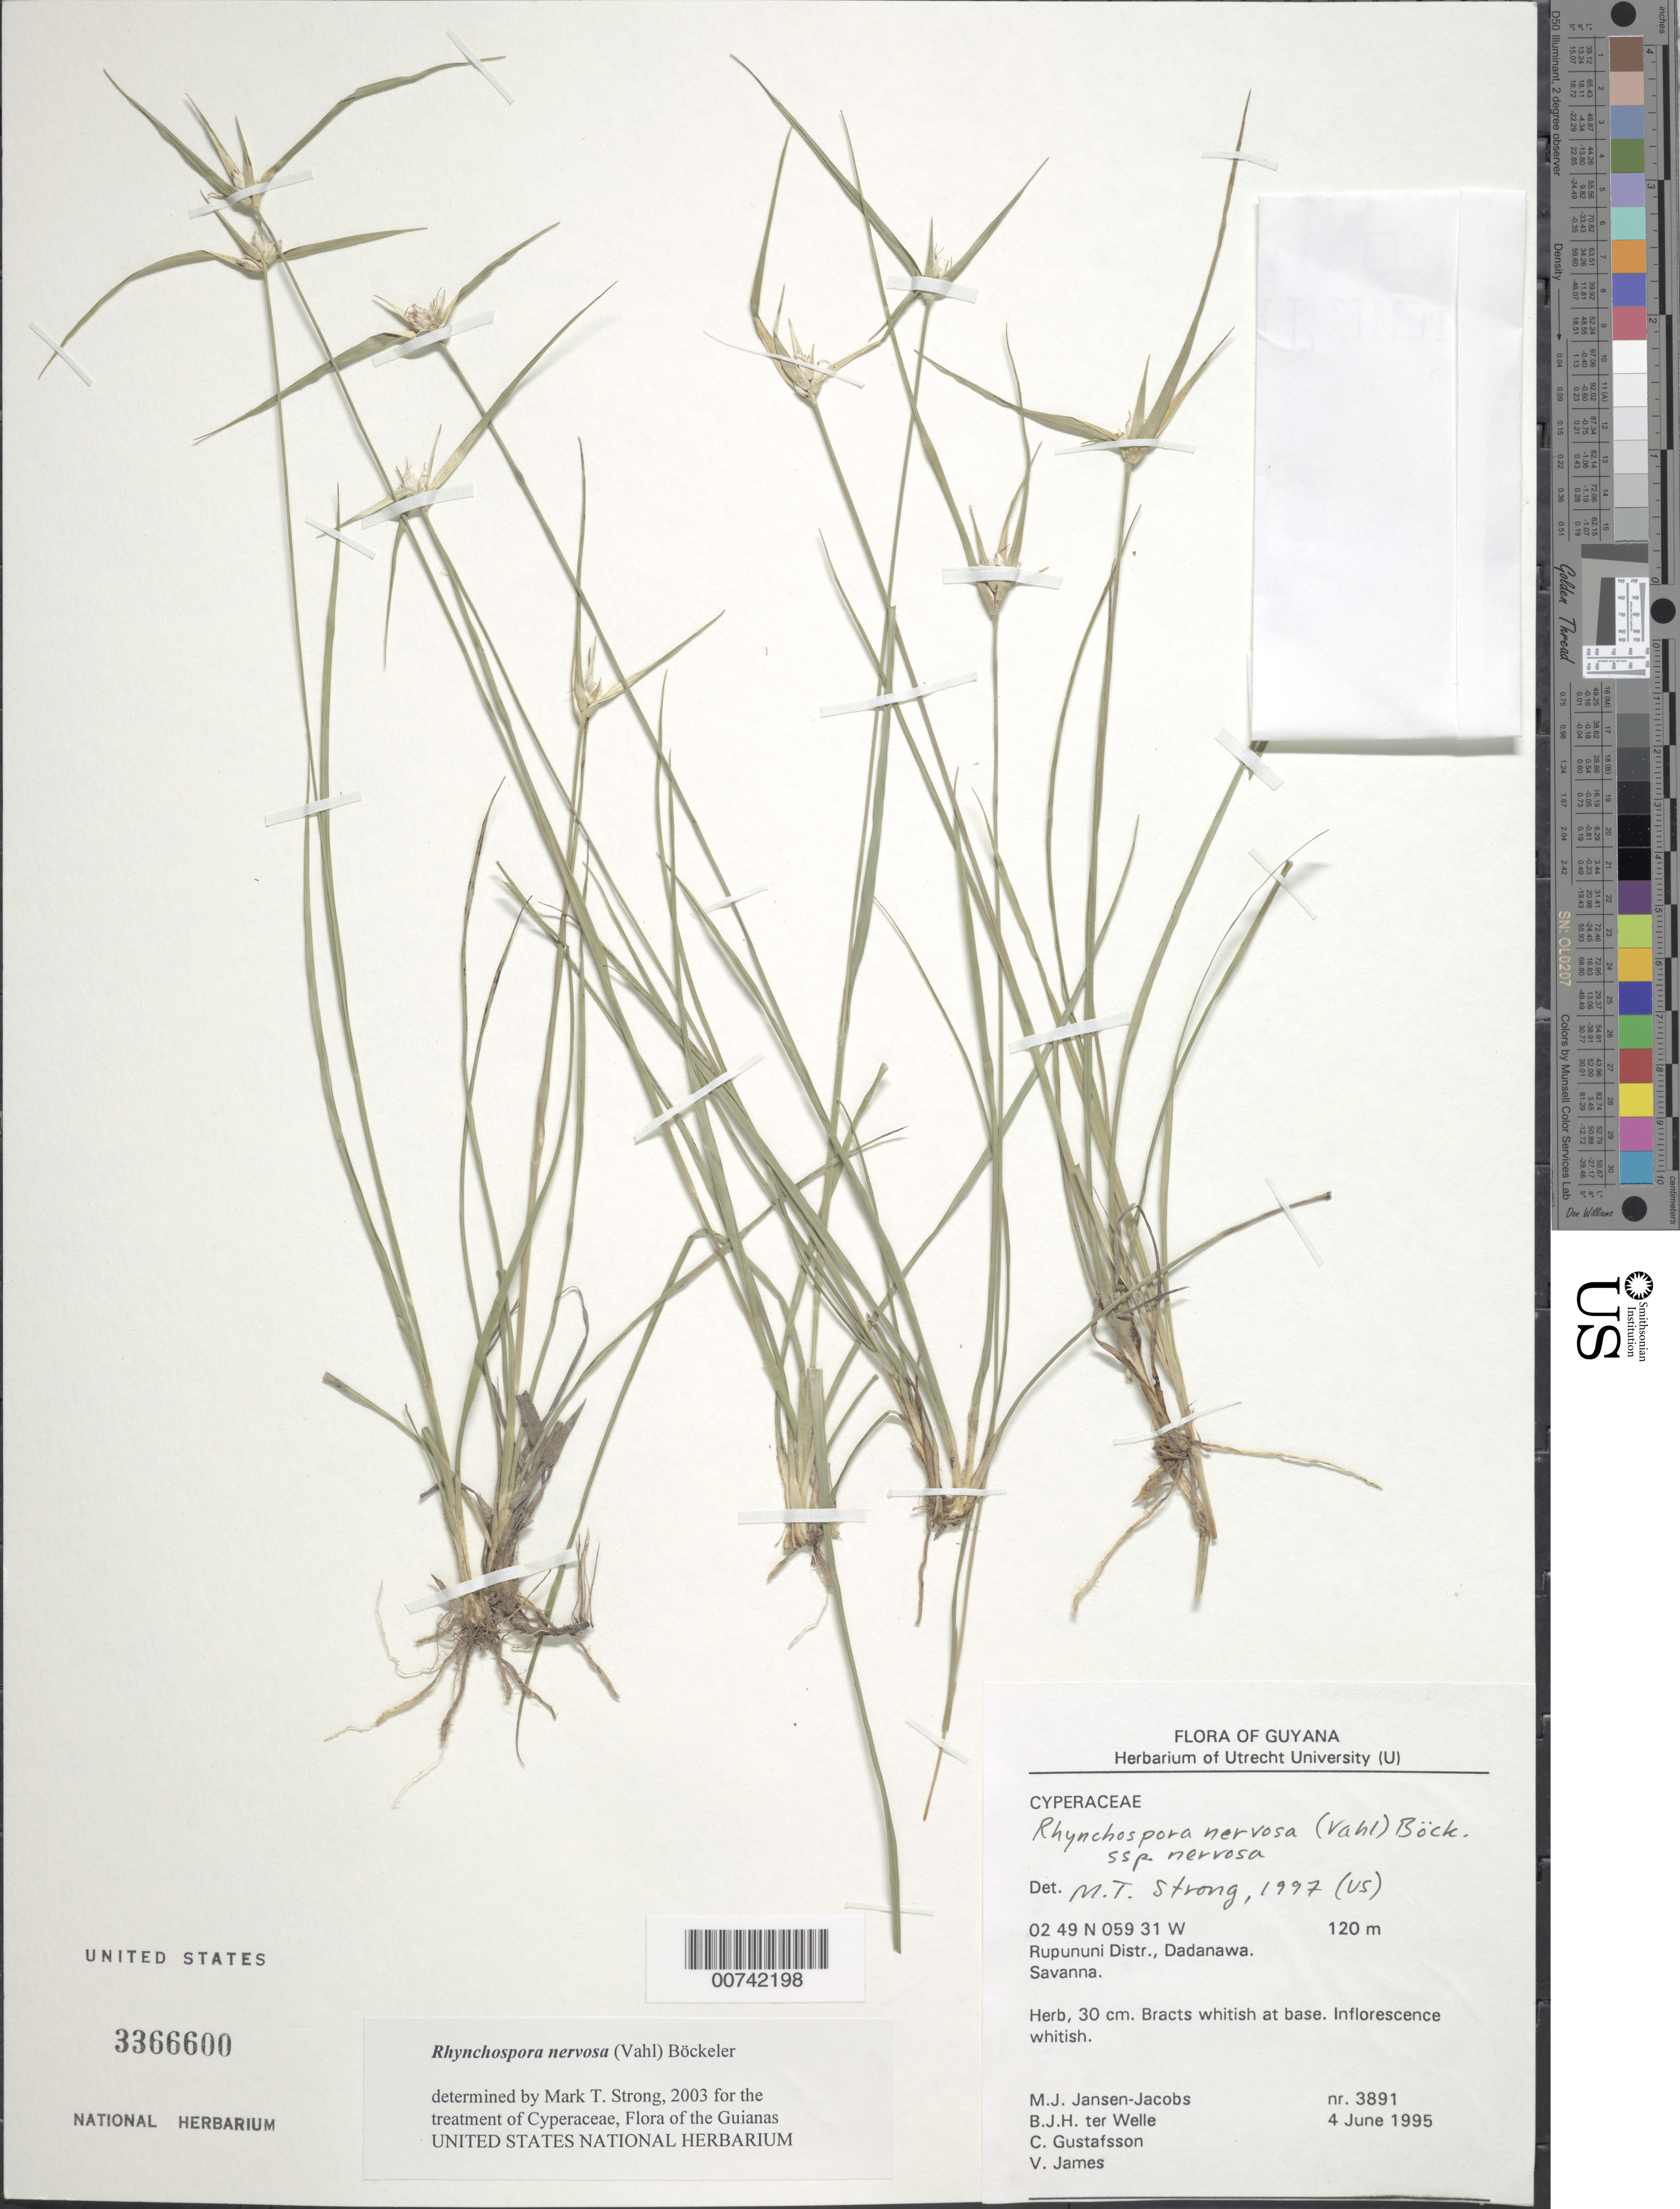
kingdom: Plantae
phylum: Tracheophyta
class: Liliopsida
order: Poales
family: Cyperaceae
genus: Rhynchospora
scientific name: Rhynchospora nervosa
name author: (Vahl) Boeckeler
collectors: M. J. Jansen-Jacobs, B. Welle, C. G. Gustafsson & V. James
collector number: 3891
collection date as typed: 4-Jun-95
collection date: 1995-06-04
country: Guyana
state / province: U. Takutu-U. Essequibo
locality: Dadanawa, Rupununi River, Rupununi District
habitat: Savanna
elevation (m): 120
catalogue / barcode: US 3366600